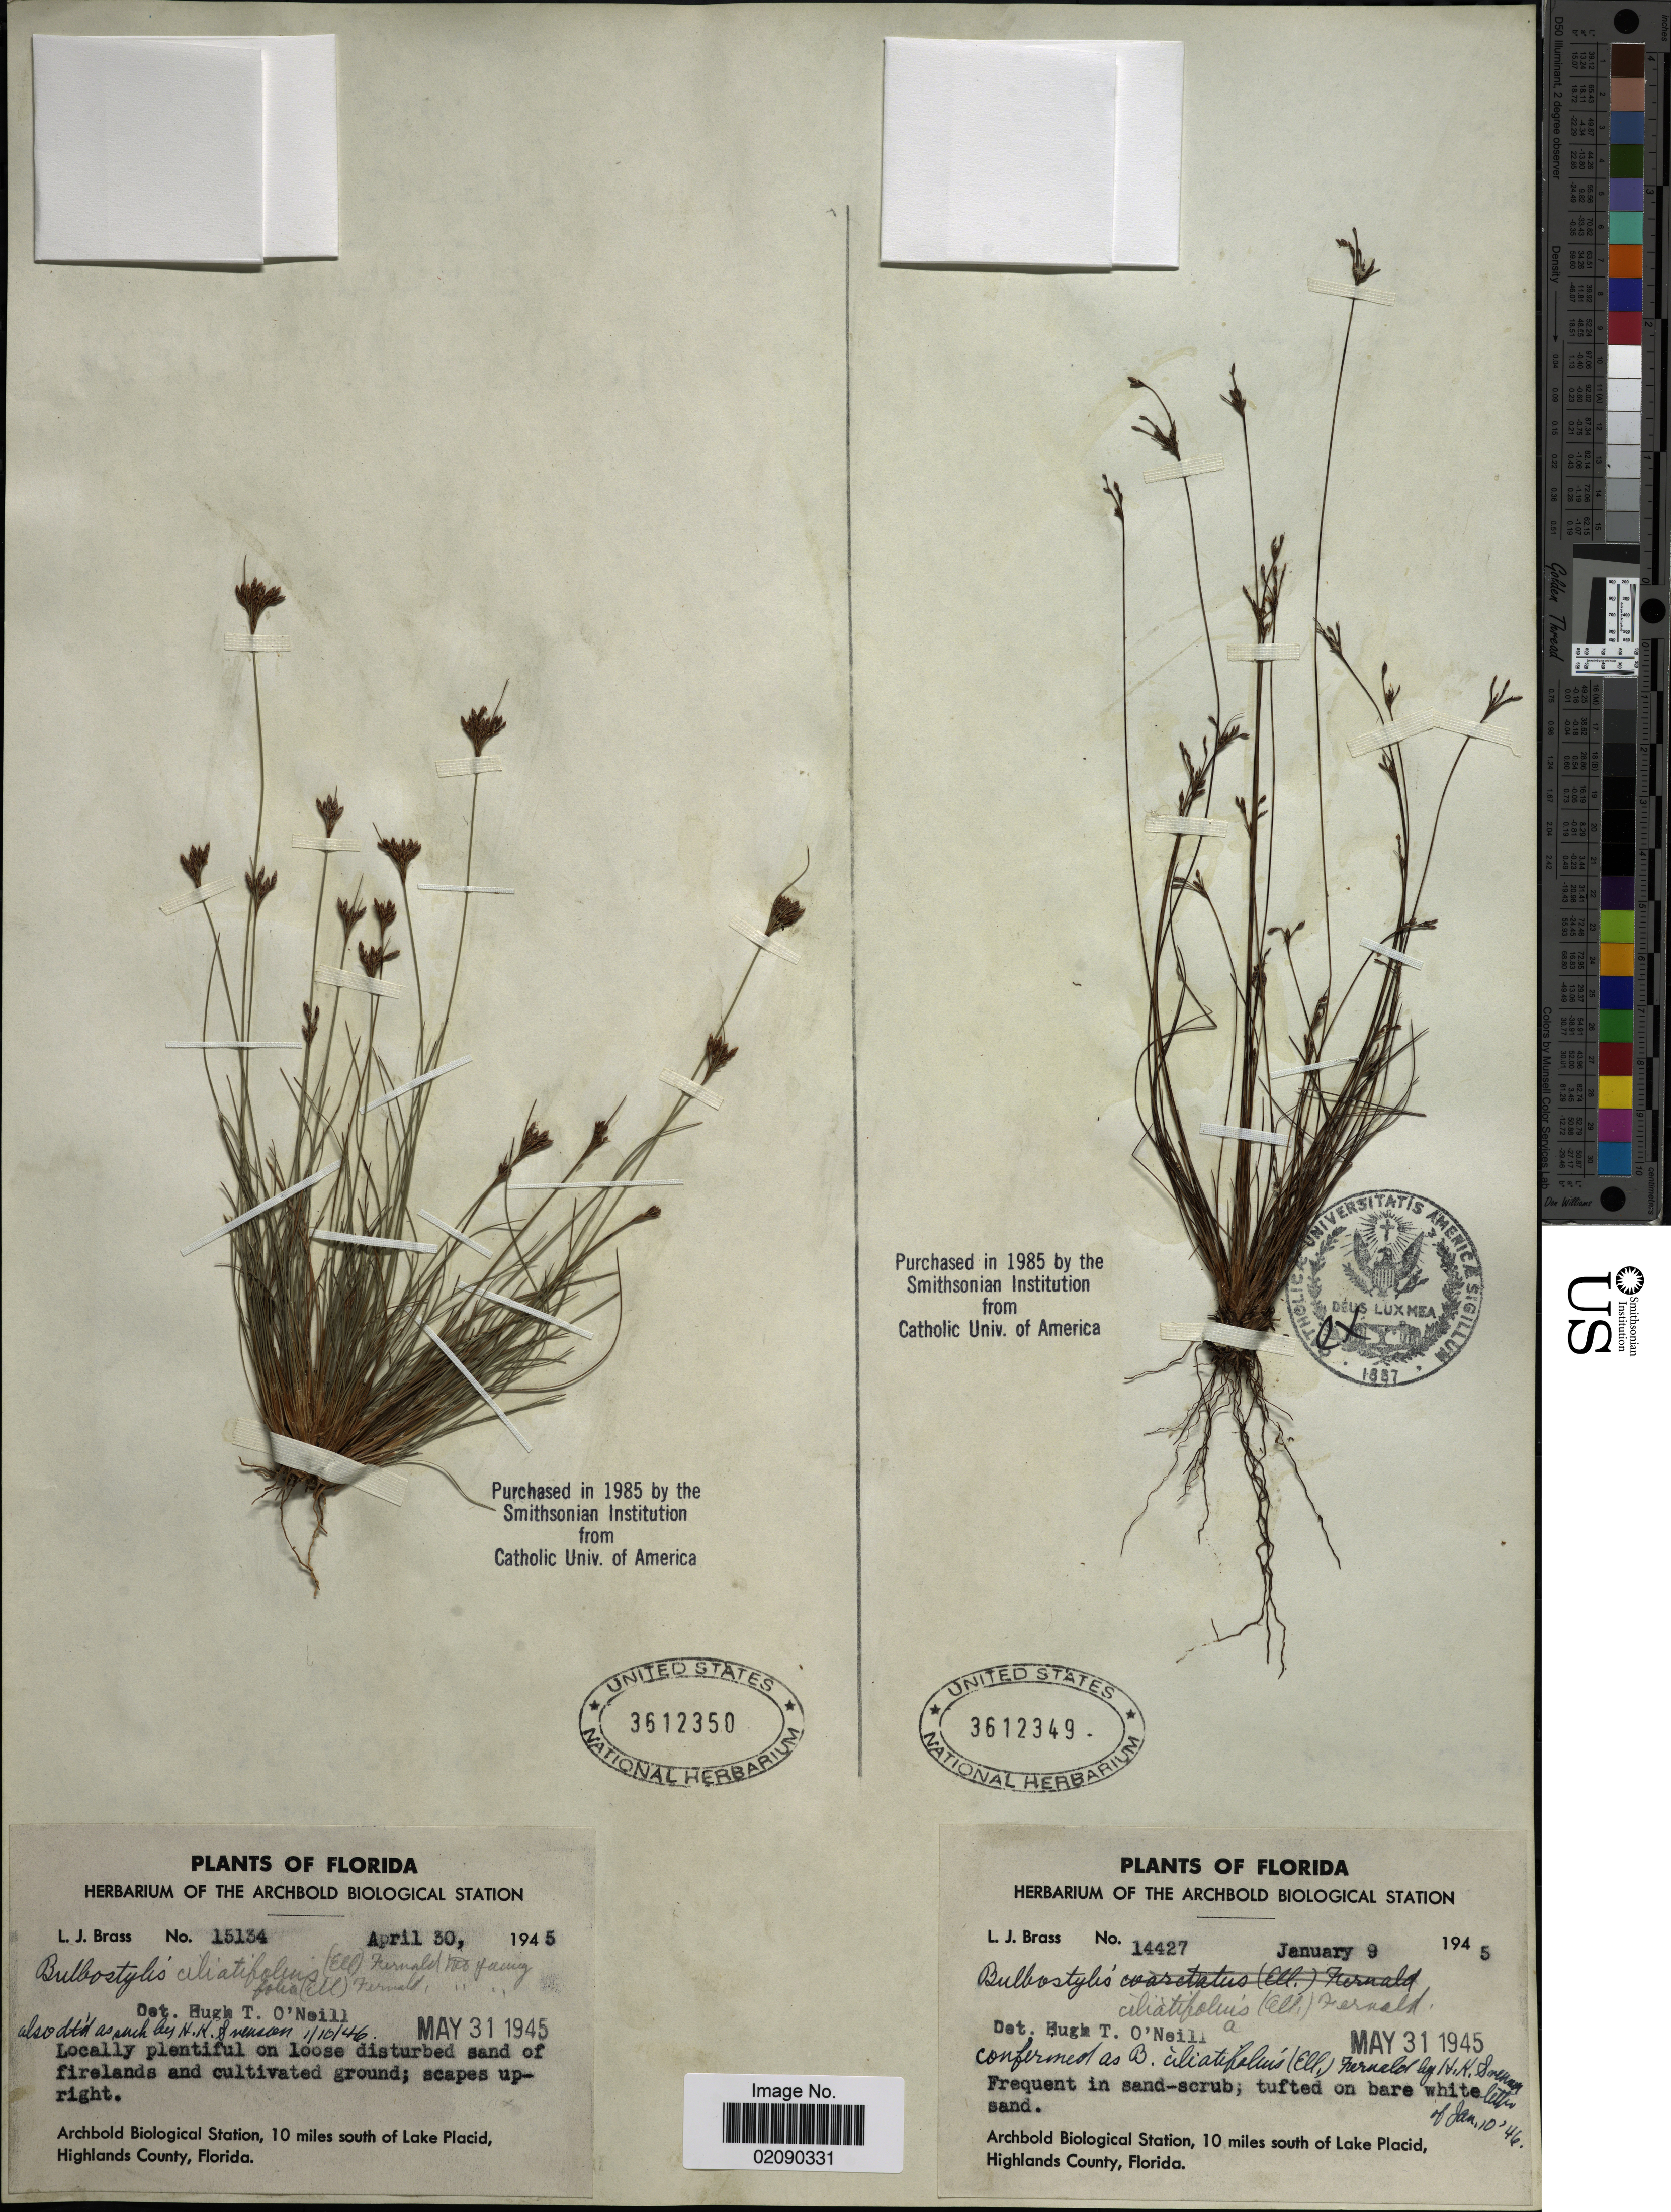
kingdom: Plantae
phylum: Tracheophyta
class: Liliopsida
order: Poales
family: Cyperaceae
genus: Bulbostylis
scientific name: Bulbostylis ciliatifolia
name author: (Elliott) Fernald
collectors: L. J. Brass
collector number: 14427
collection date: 1945-01-09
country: United States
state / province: Florida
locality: Archbold Biological Station, 10 miles south of Lake Placid, Highlands County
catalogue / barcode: US 3612349